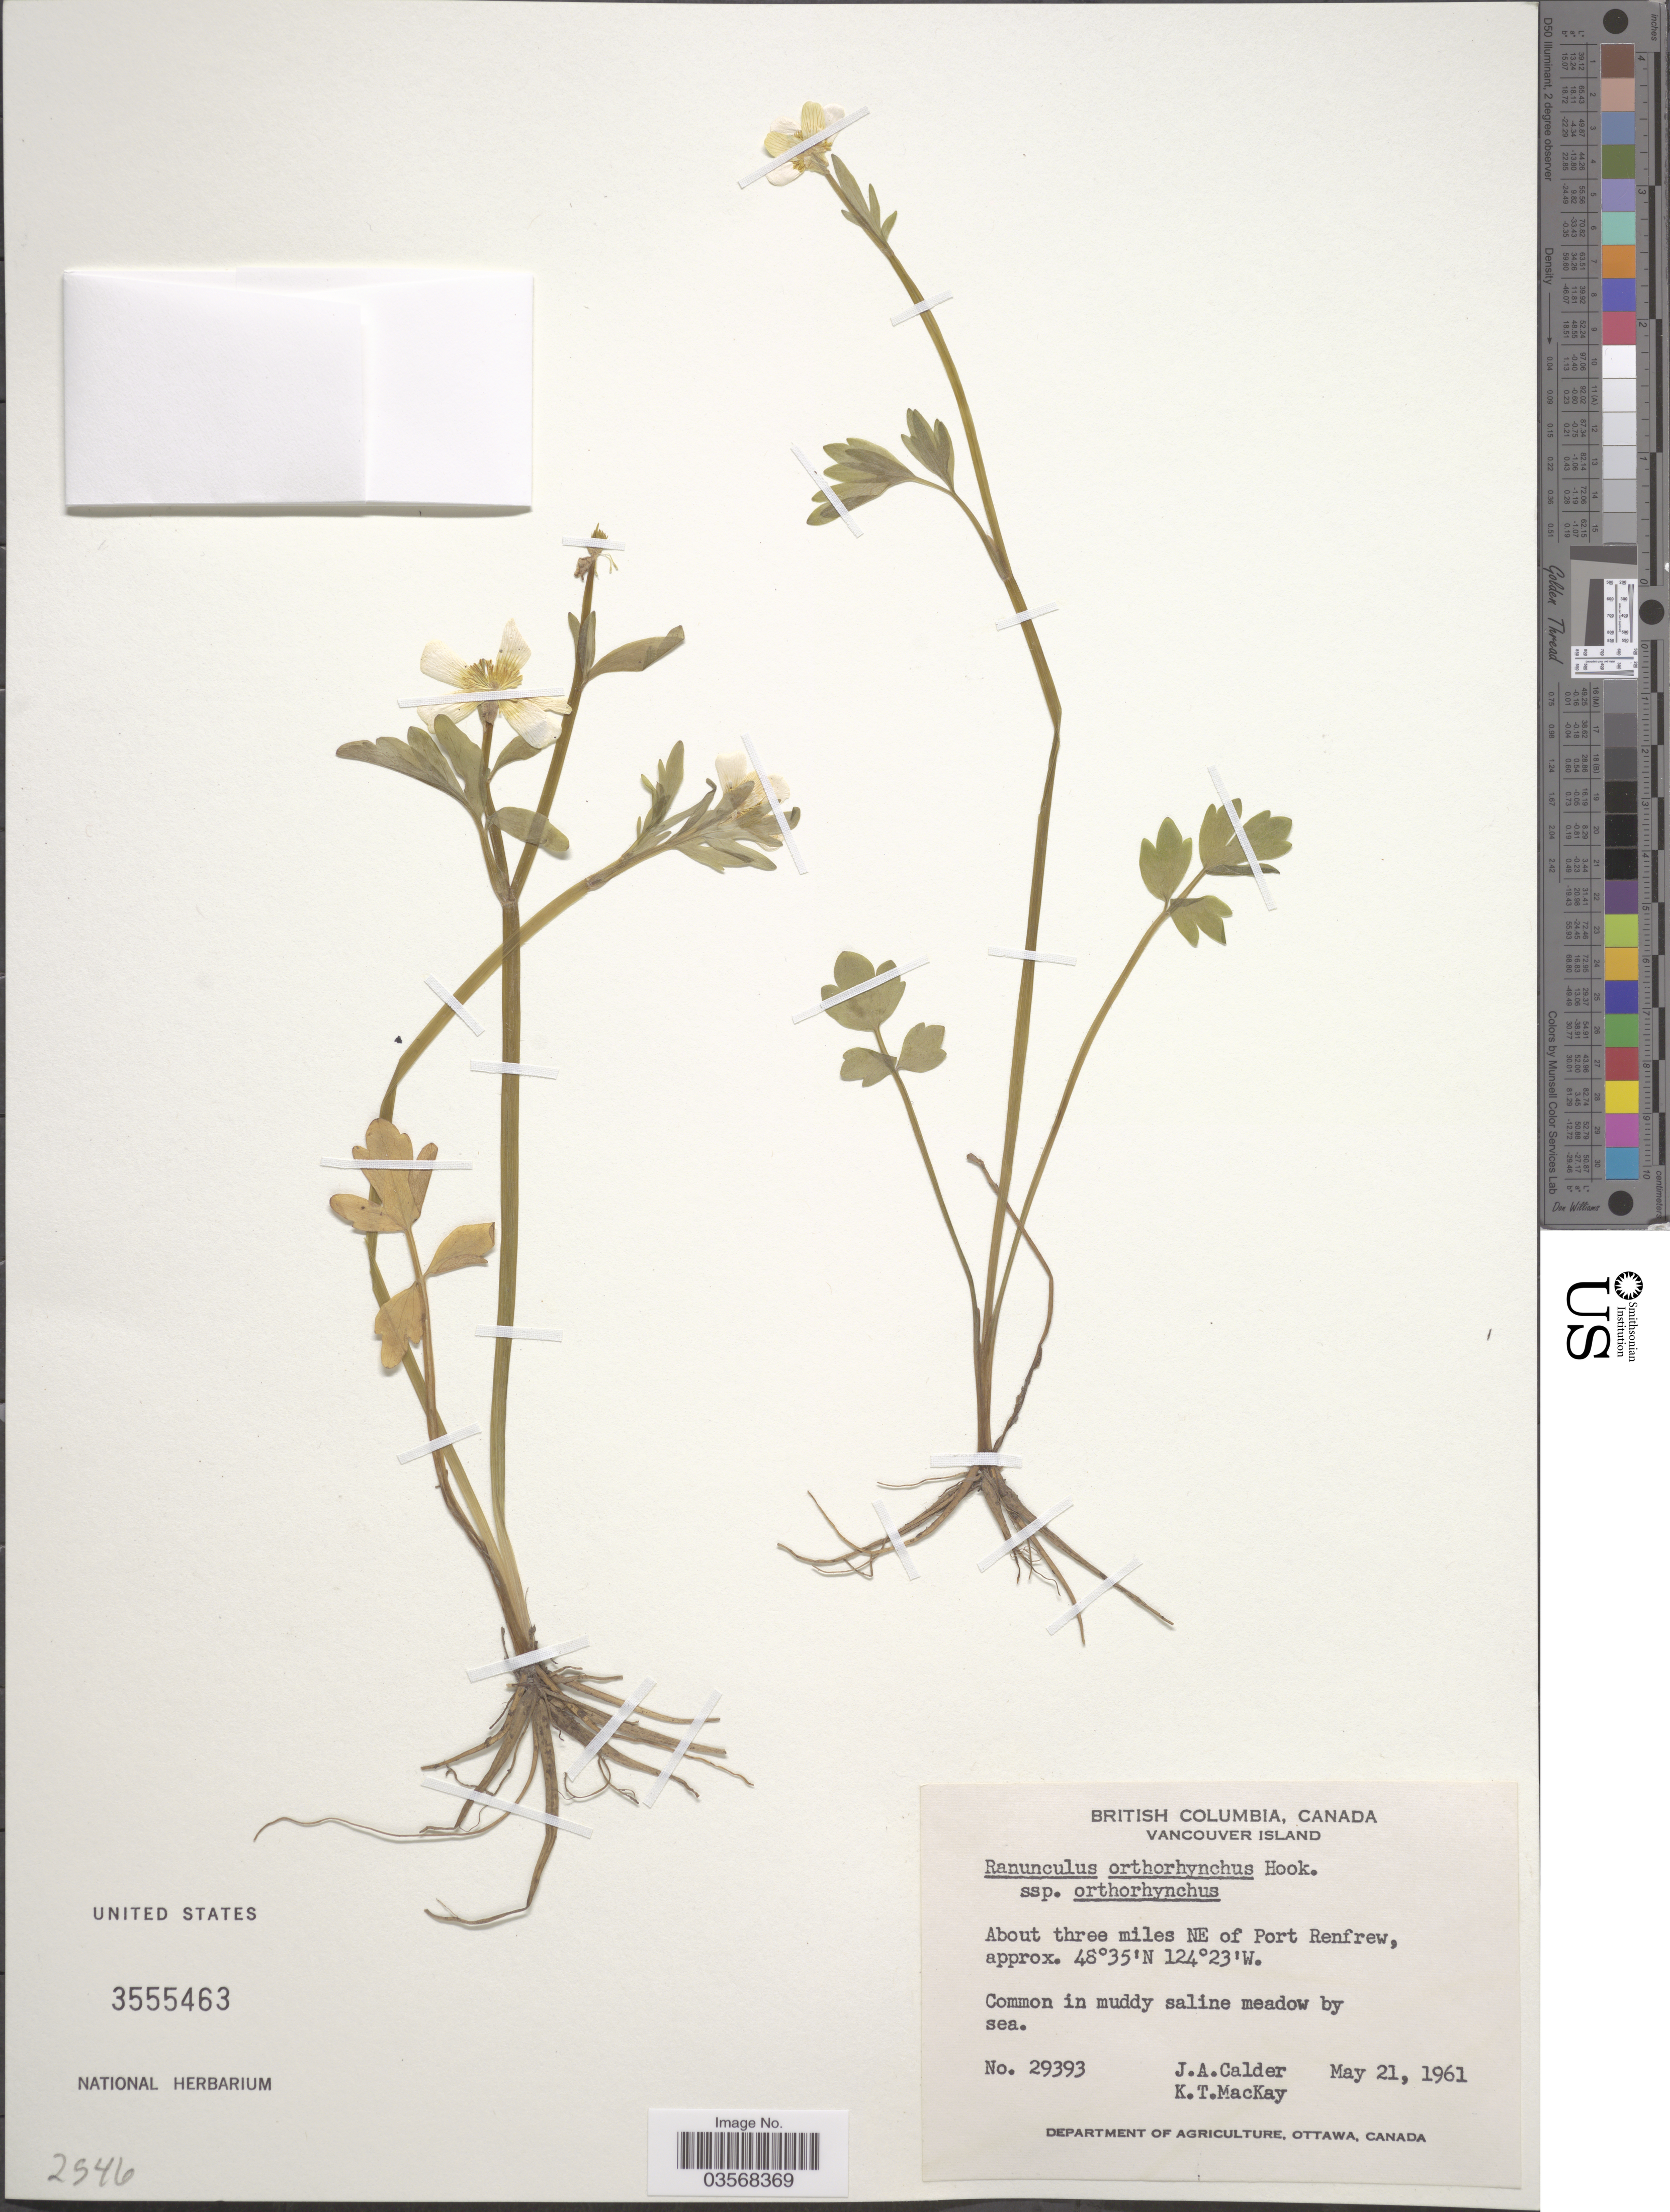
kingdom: Plantae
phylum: Tracheophyta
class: Magnoliopsida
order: Ranunculales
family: Ranunculaceae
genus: Ranunculus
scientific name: Ranunculus orthorhynchus var. orthorhynchus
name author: Hook.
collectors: J. A. Calder & K. T. Mackay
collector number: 29393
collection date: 1961-05-21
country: Canada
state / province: British Columbia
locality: Vancouver Island. About three miles NE of Port Renfrew.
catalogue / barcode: US 3555463